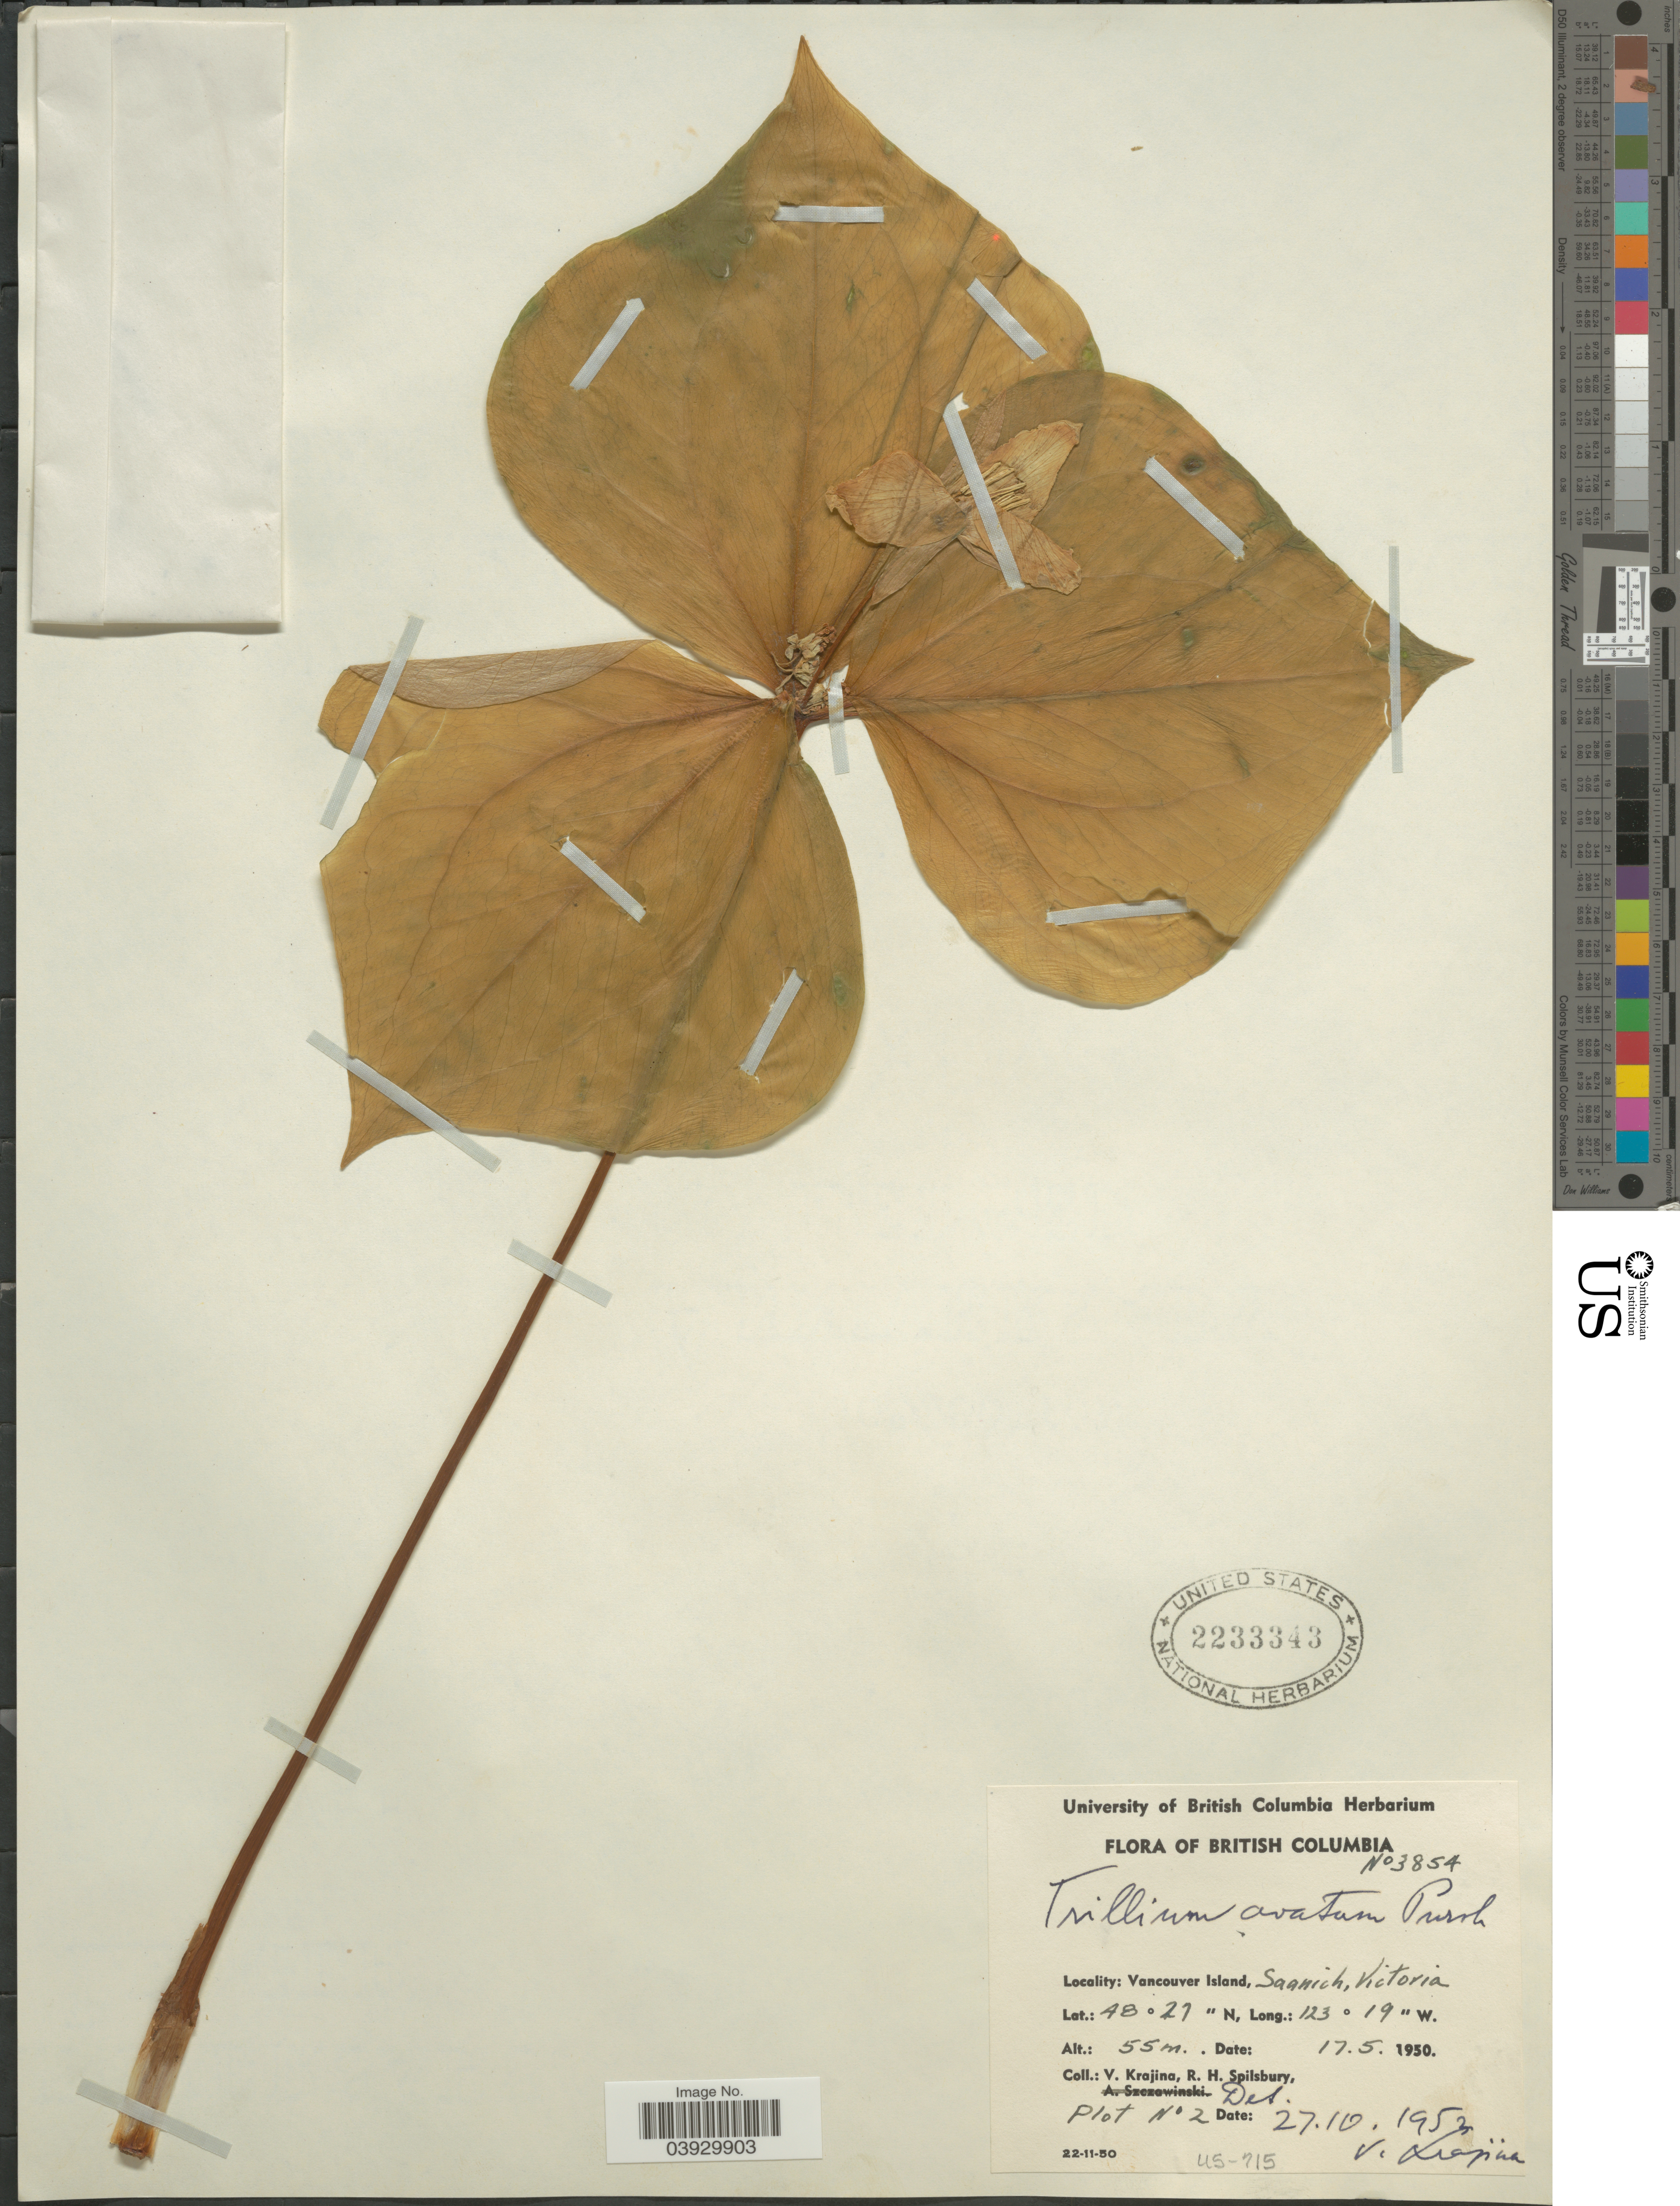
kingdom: Plantae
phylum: Tracheophyta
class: Liliopsida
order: Liliales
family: Melanthiaceae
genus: Trillium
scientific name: Trillium ovatum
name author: Pursh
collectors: V. Krajina & R. Spilsbury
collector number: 3854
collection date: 1950-05-17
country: Canada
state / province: British Columbia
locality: Vancouver Island, Saanich, Victoria.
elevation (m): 55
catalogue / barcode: US 2233343